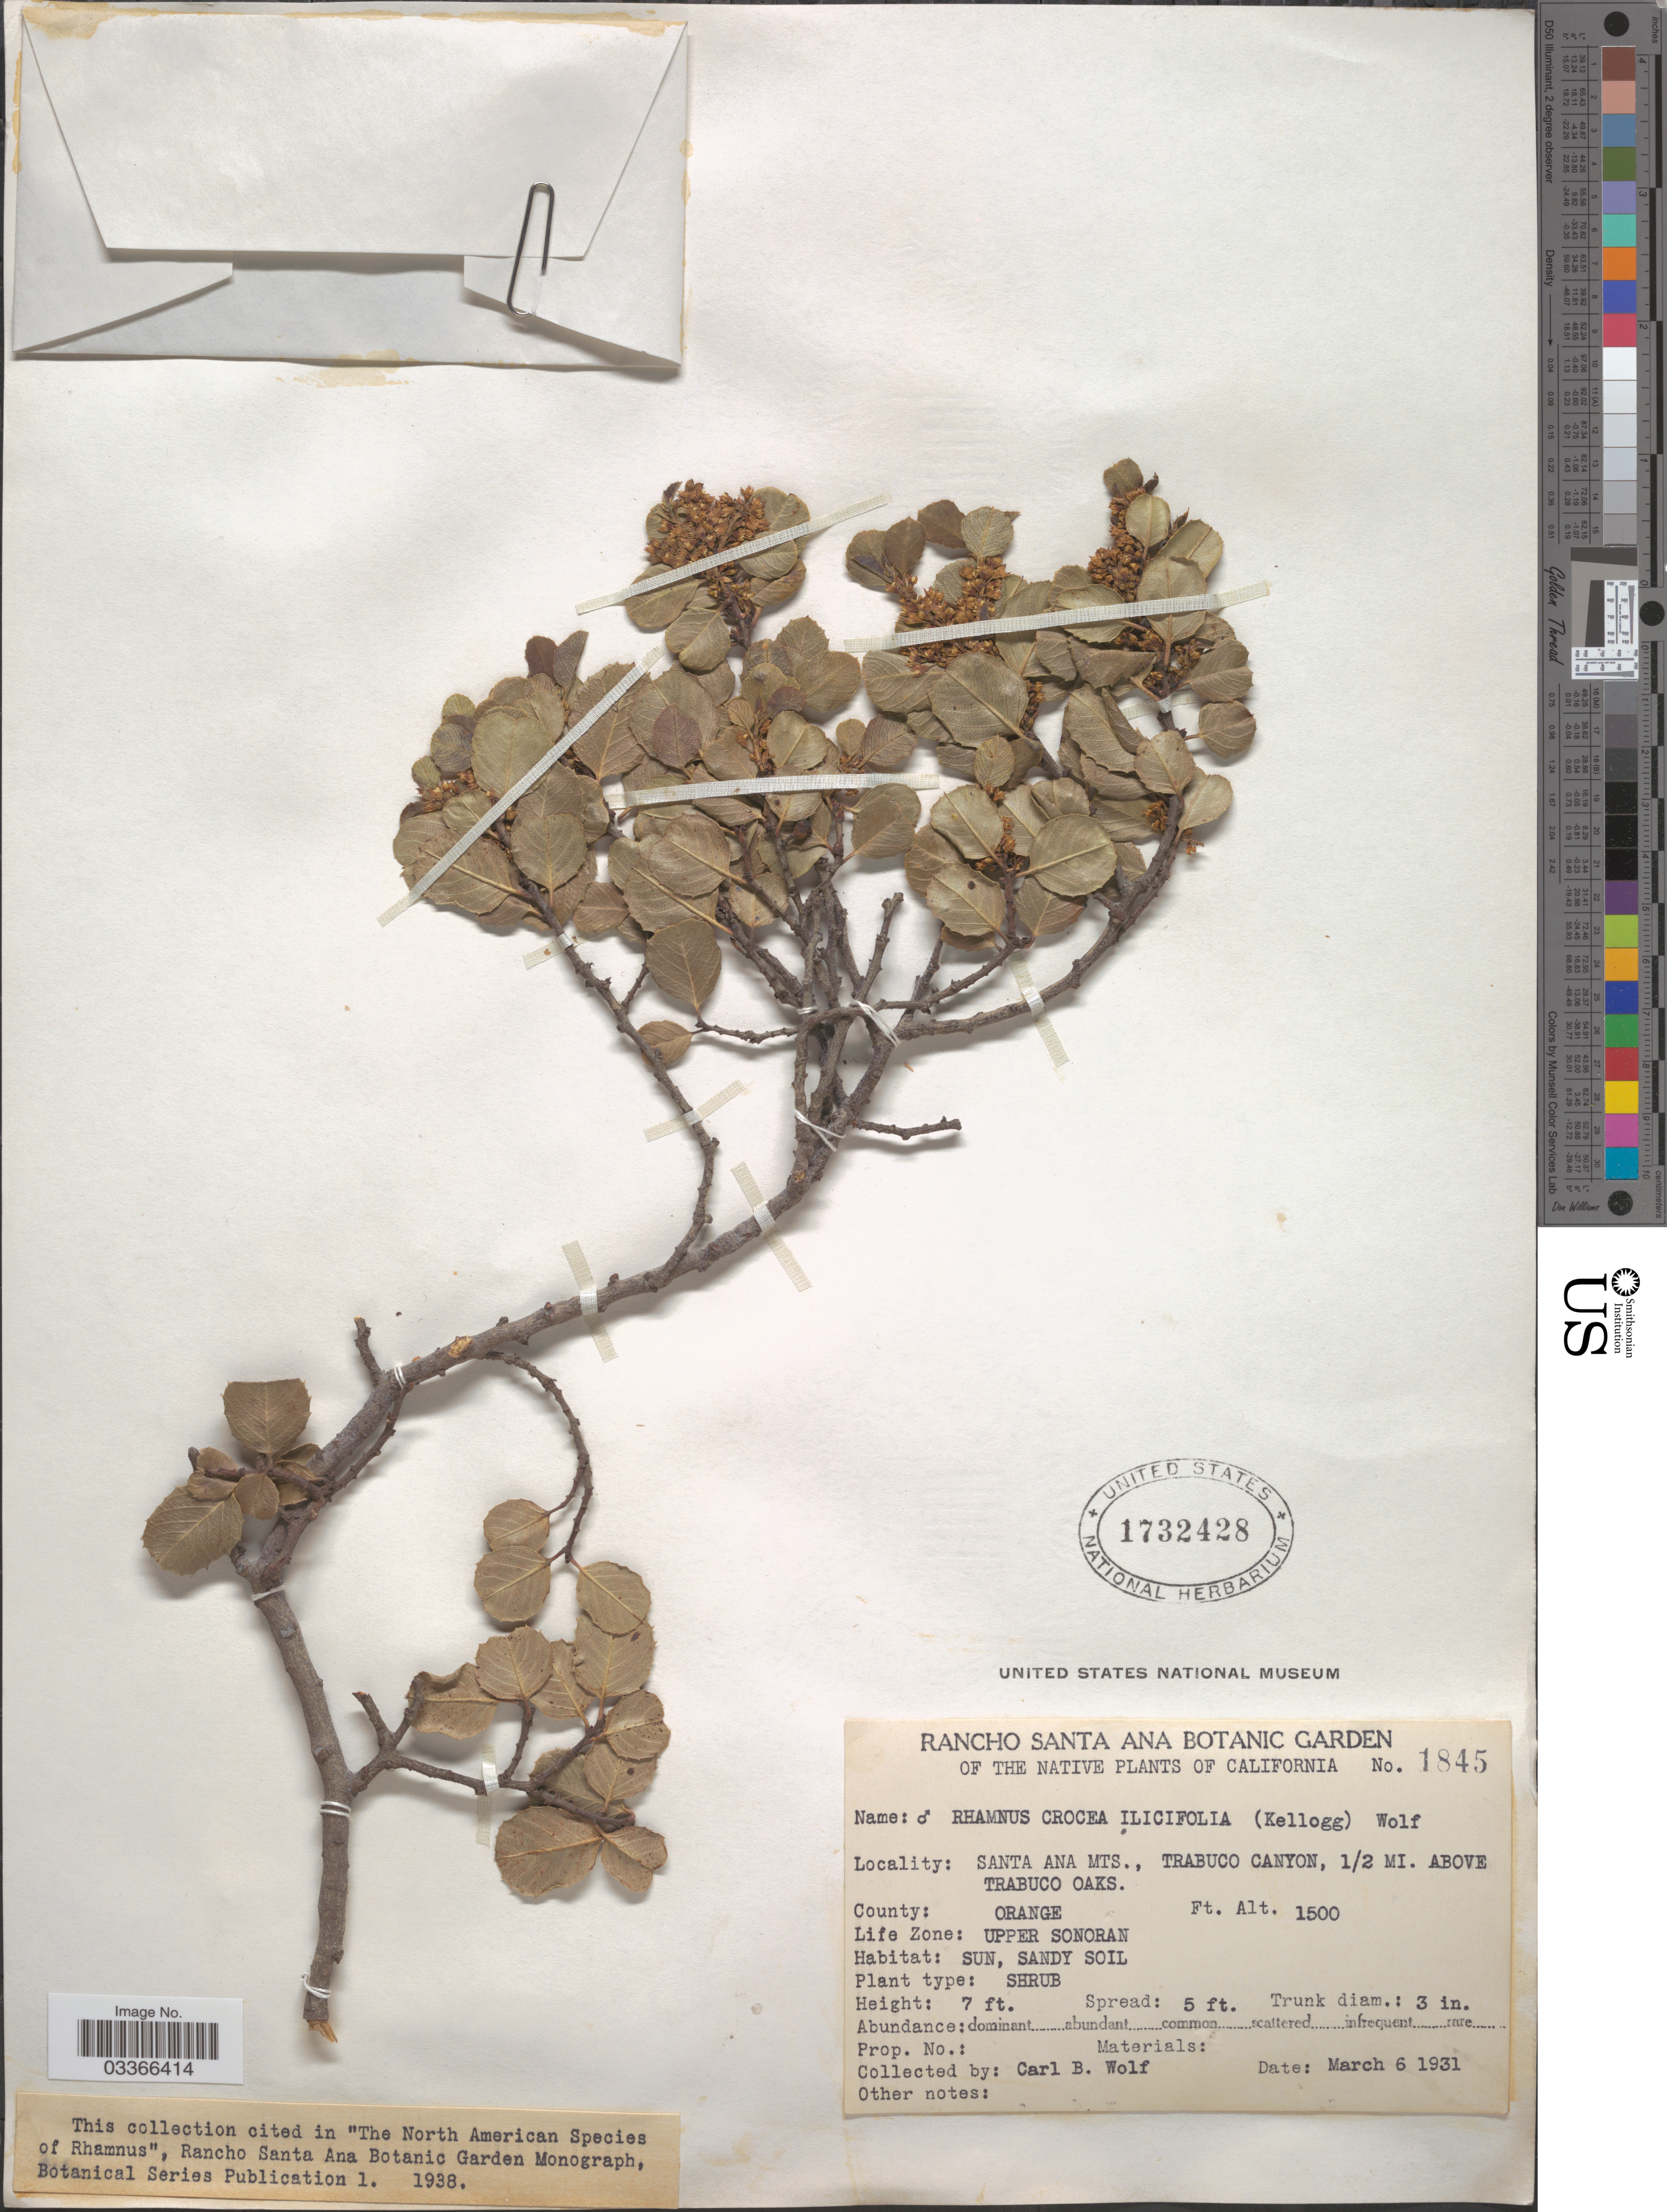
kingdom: Plantae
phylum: Tracheophyta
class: Magnoliopsida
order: Rosales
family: Rhamnaceae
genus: Rhamnus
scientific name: Rhamnus crocea var. ilicifolia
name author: (Kellogg) Greene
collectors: C. B. Wolf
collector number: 1845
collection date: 1931-03-06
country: United States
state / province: California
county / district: Orange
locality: Santa Ana Mts., Trabuco Canyon, 1/2 mi. above Trabuco Oaks. County: Orange. Life Zone: Upper Sonoran.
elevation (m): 457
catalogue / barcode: US 1732428